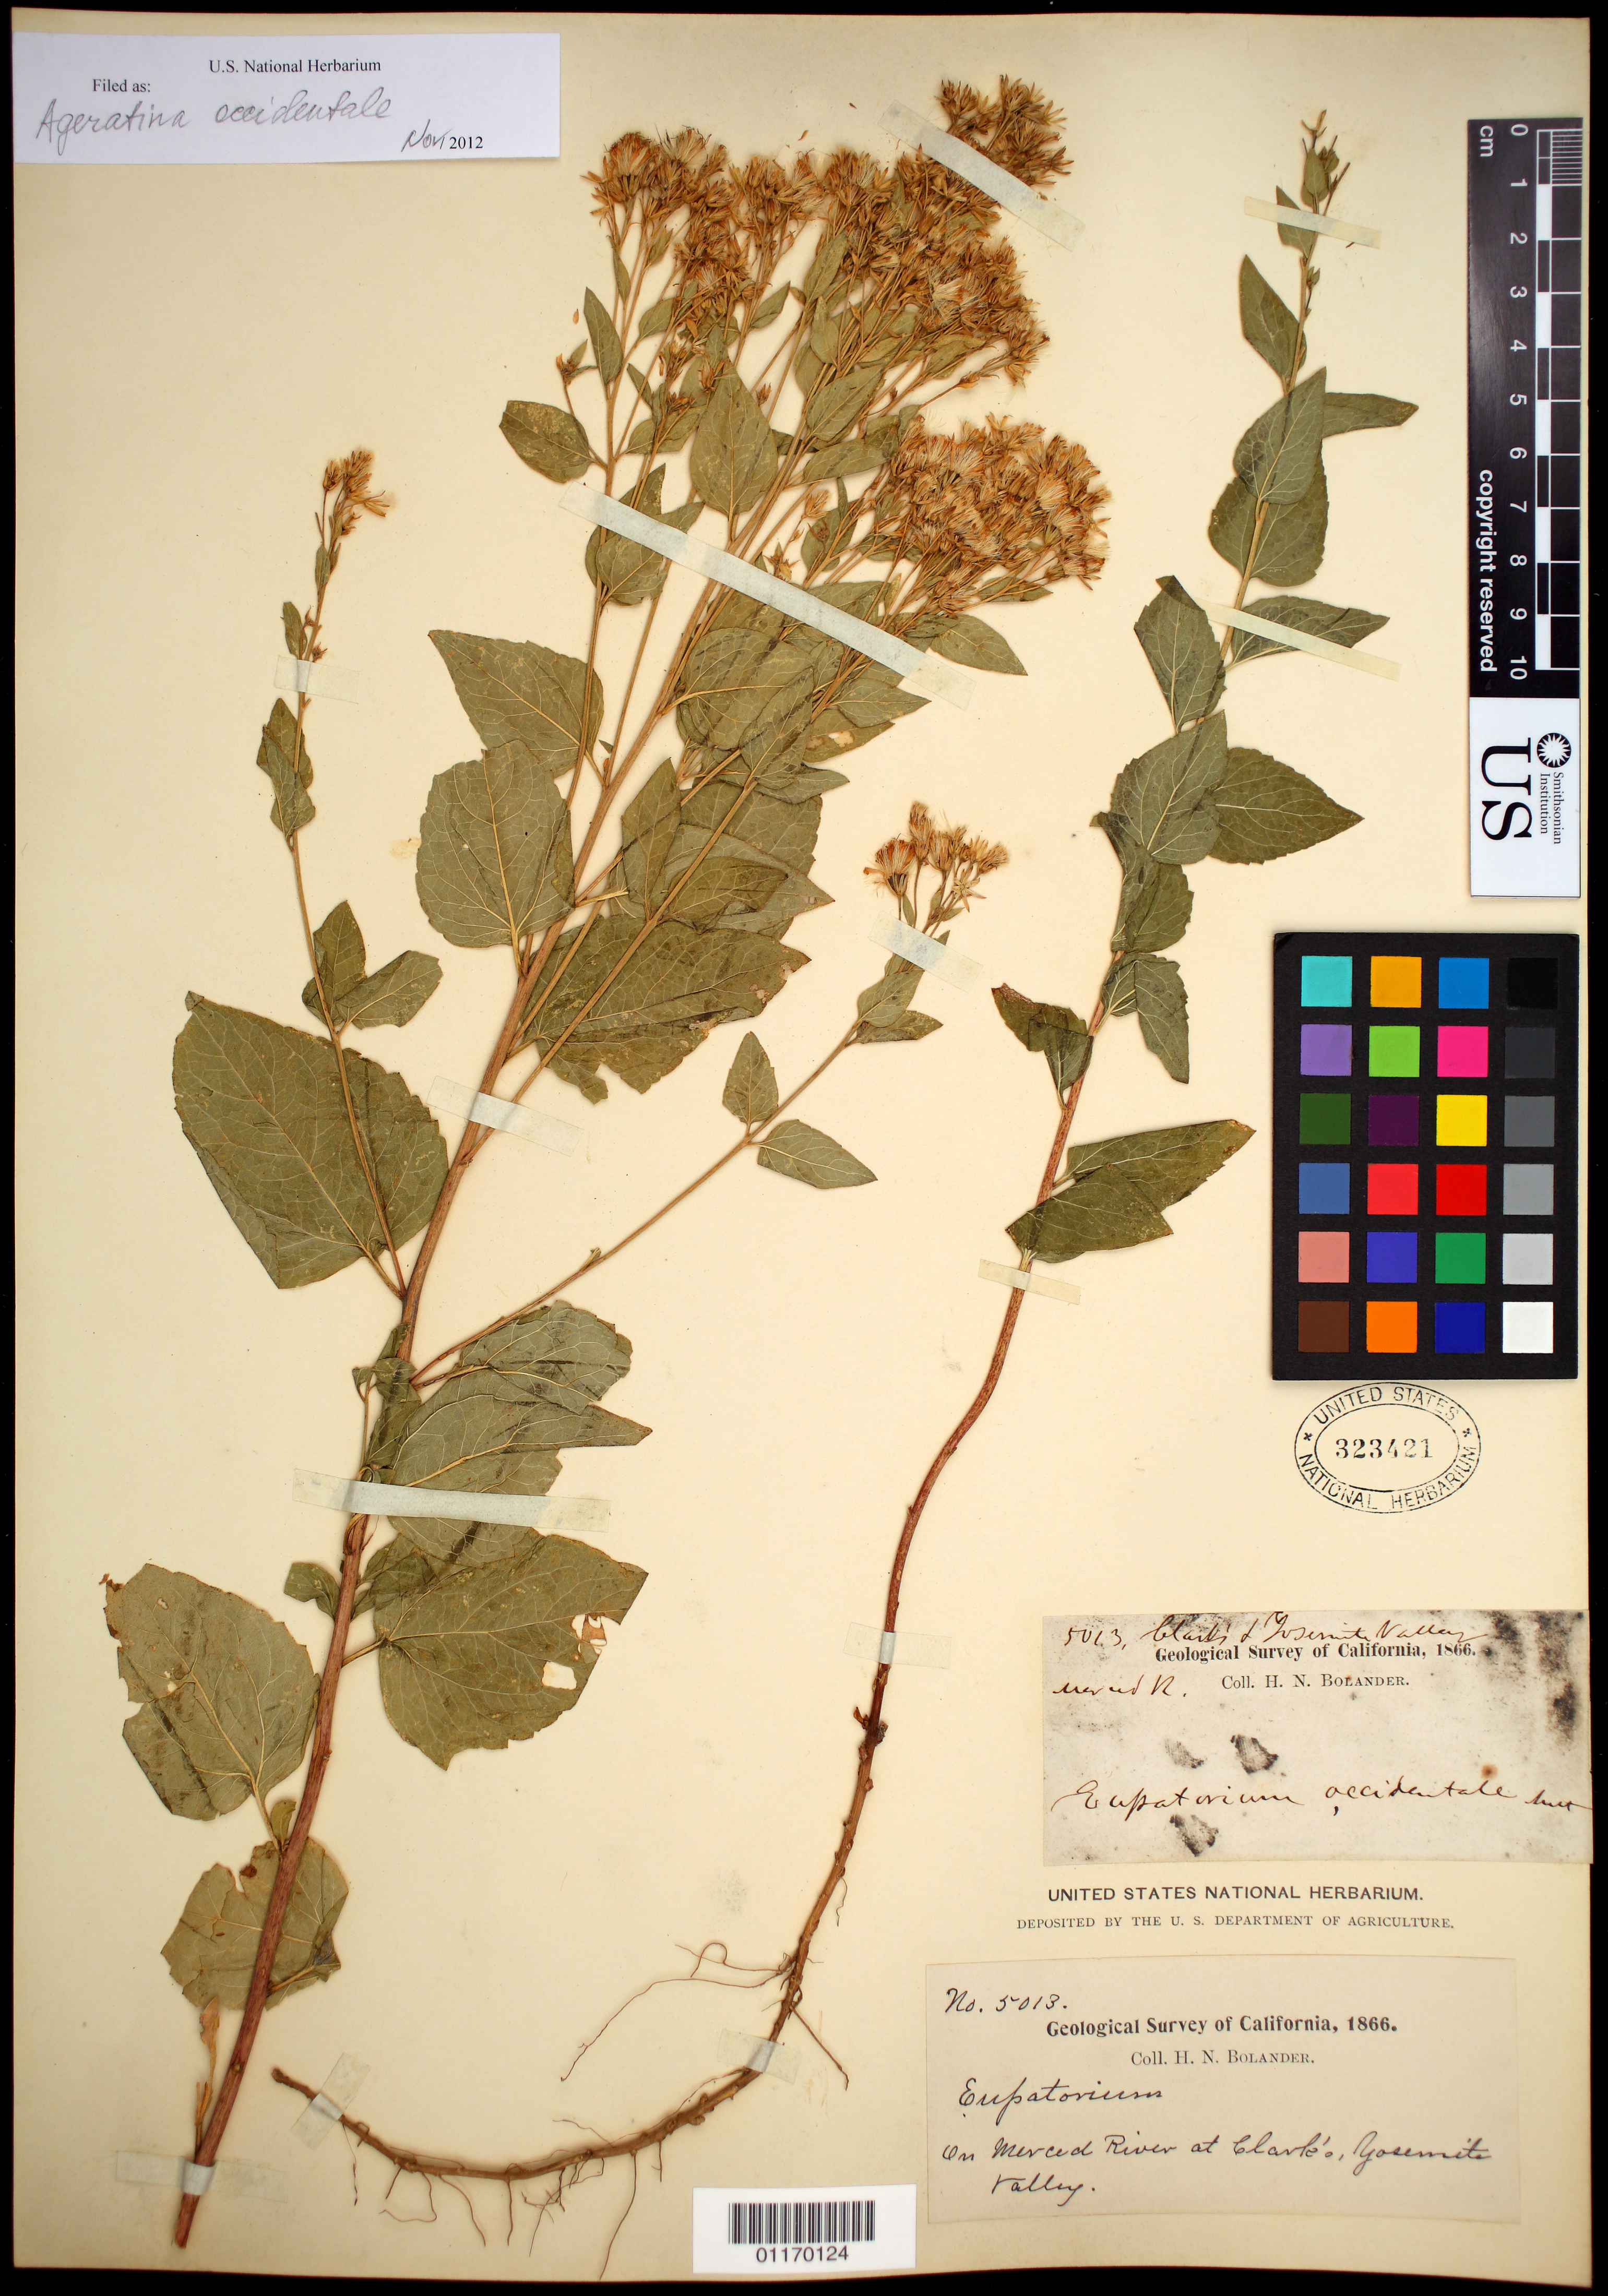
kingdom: Plantae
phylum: Tracheophyta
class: Magnoliopsida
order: Asterales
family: Asteraceae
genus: Ageratina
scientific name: Ageratina occidentalis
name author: (Hook.) R.M. King & H. Rob.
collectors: H. Bolander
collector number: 5013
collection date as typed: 1866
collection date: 1866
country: United States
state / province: California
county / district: Mariposa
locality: on Merced River at Clark's, Yosemite Valley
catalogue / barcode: US 323421